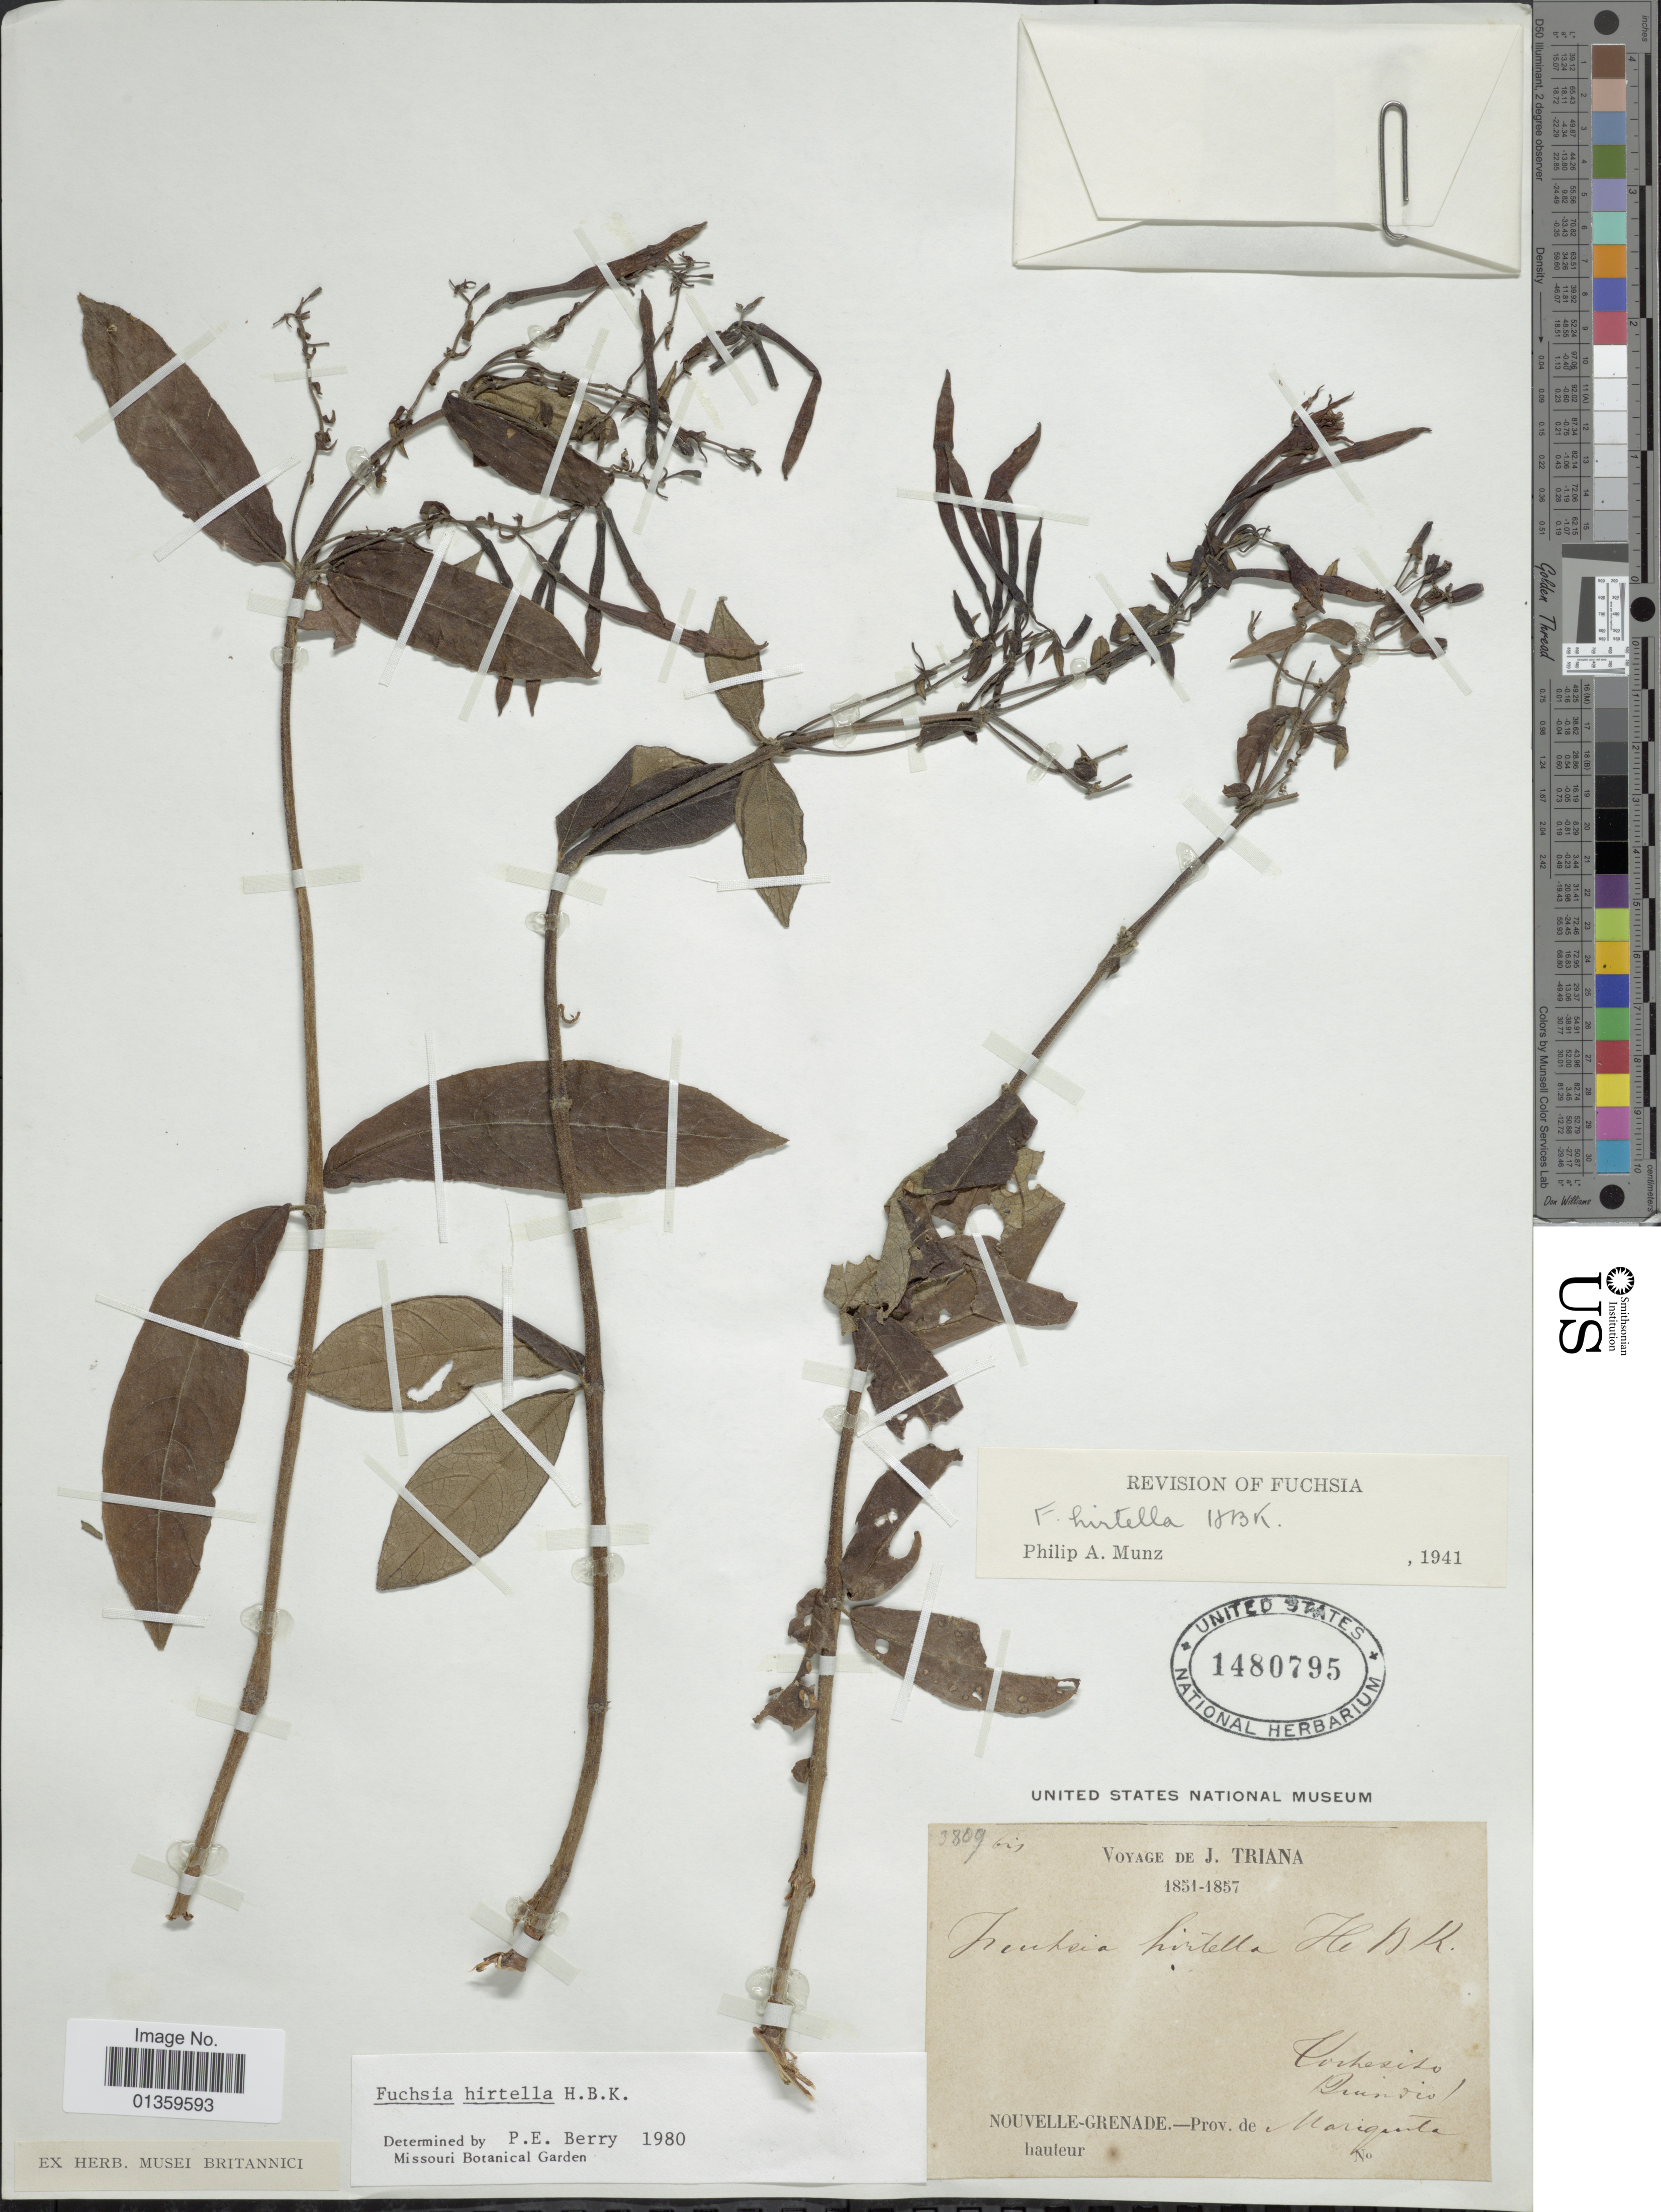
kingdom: Plantae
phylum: Tracheophyta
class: Magnoliopsida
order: Myrtales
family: Onagraceae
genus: Fuchsia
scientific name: Fuchsia hirtella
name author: Kunth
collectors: J. Triana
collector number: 2809bis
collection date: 1851/1857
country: Colombia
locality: Nouvelle-Grenade, Prov. de Mariquita, Tochecito, Quindio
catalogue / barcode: US 1480795